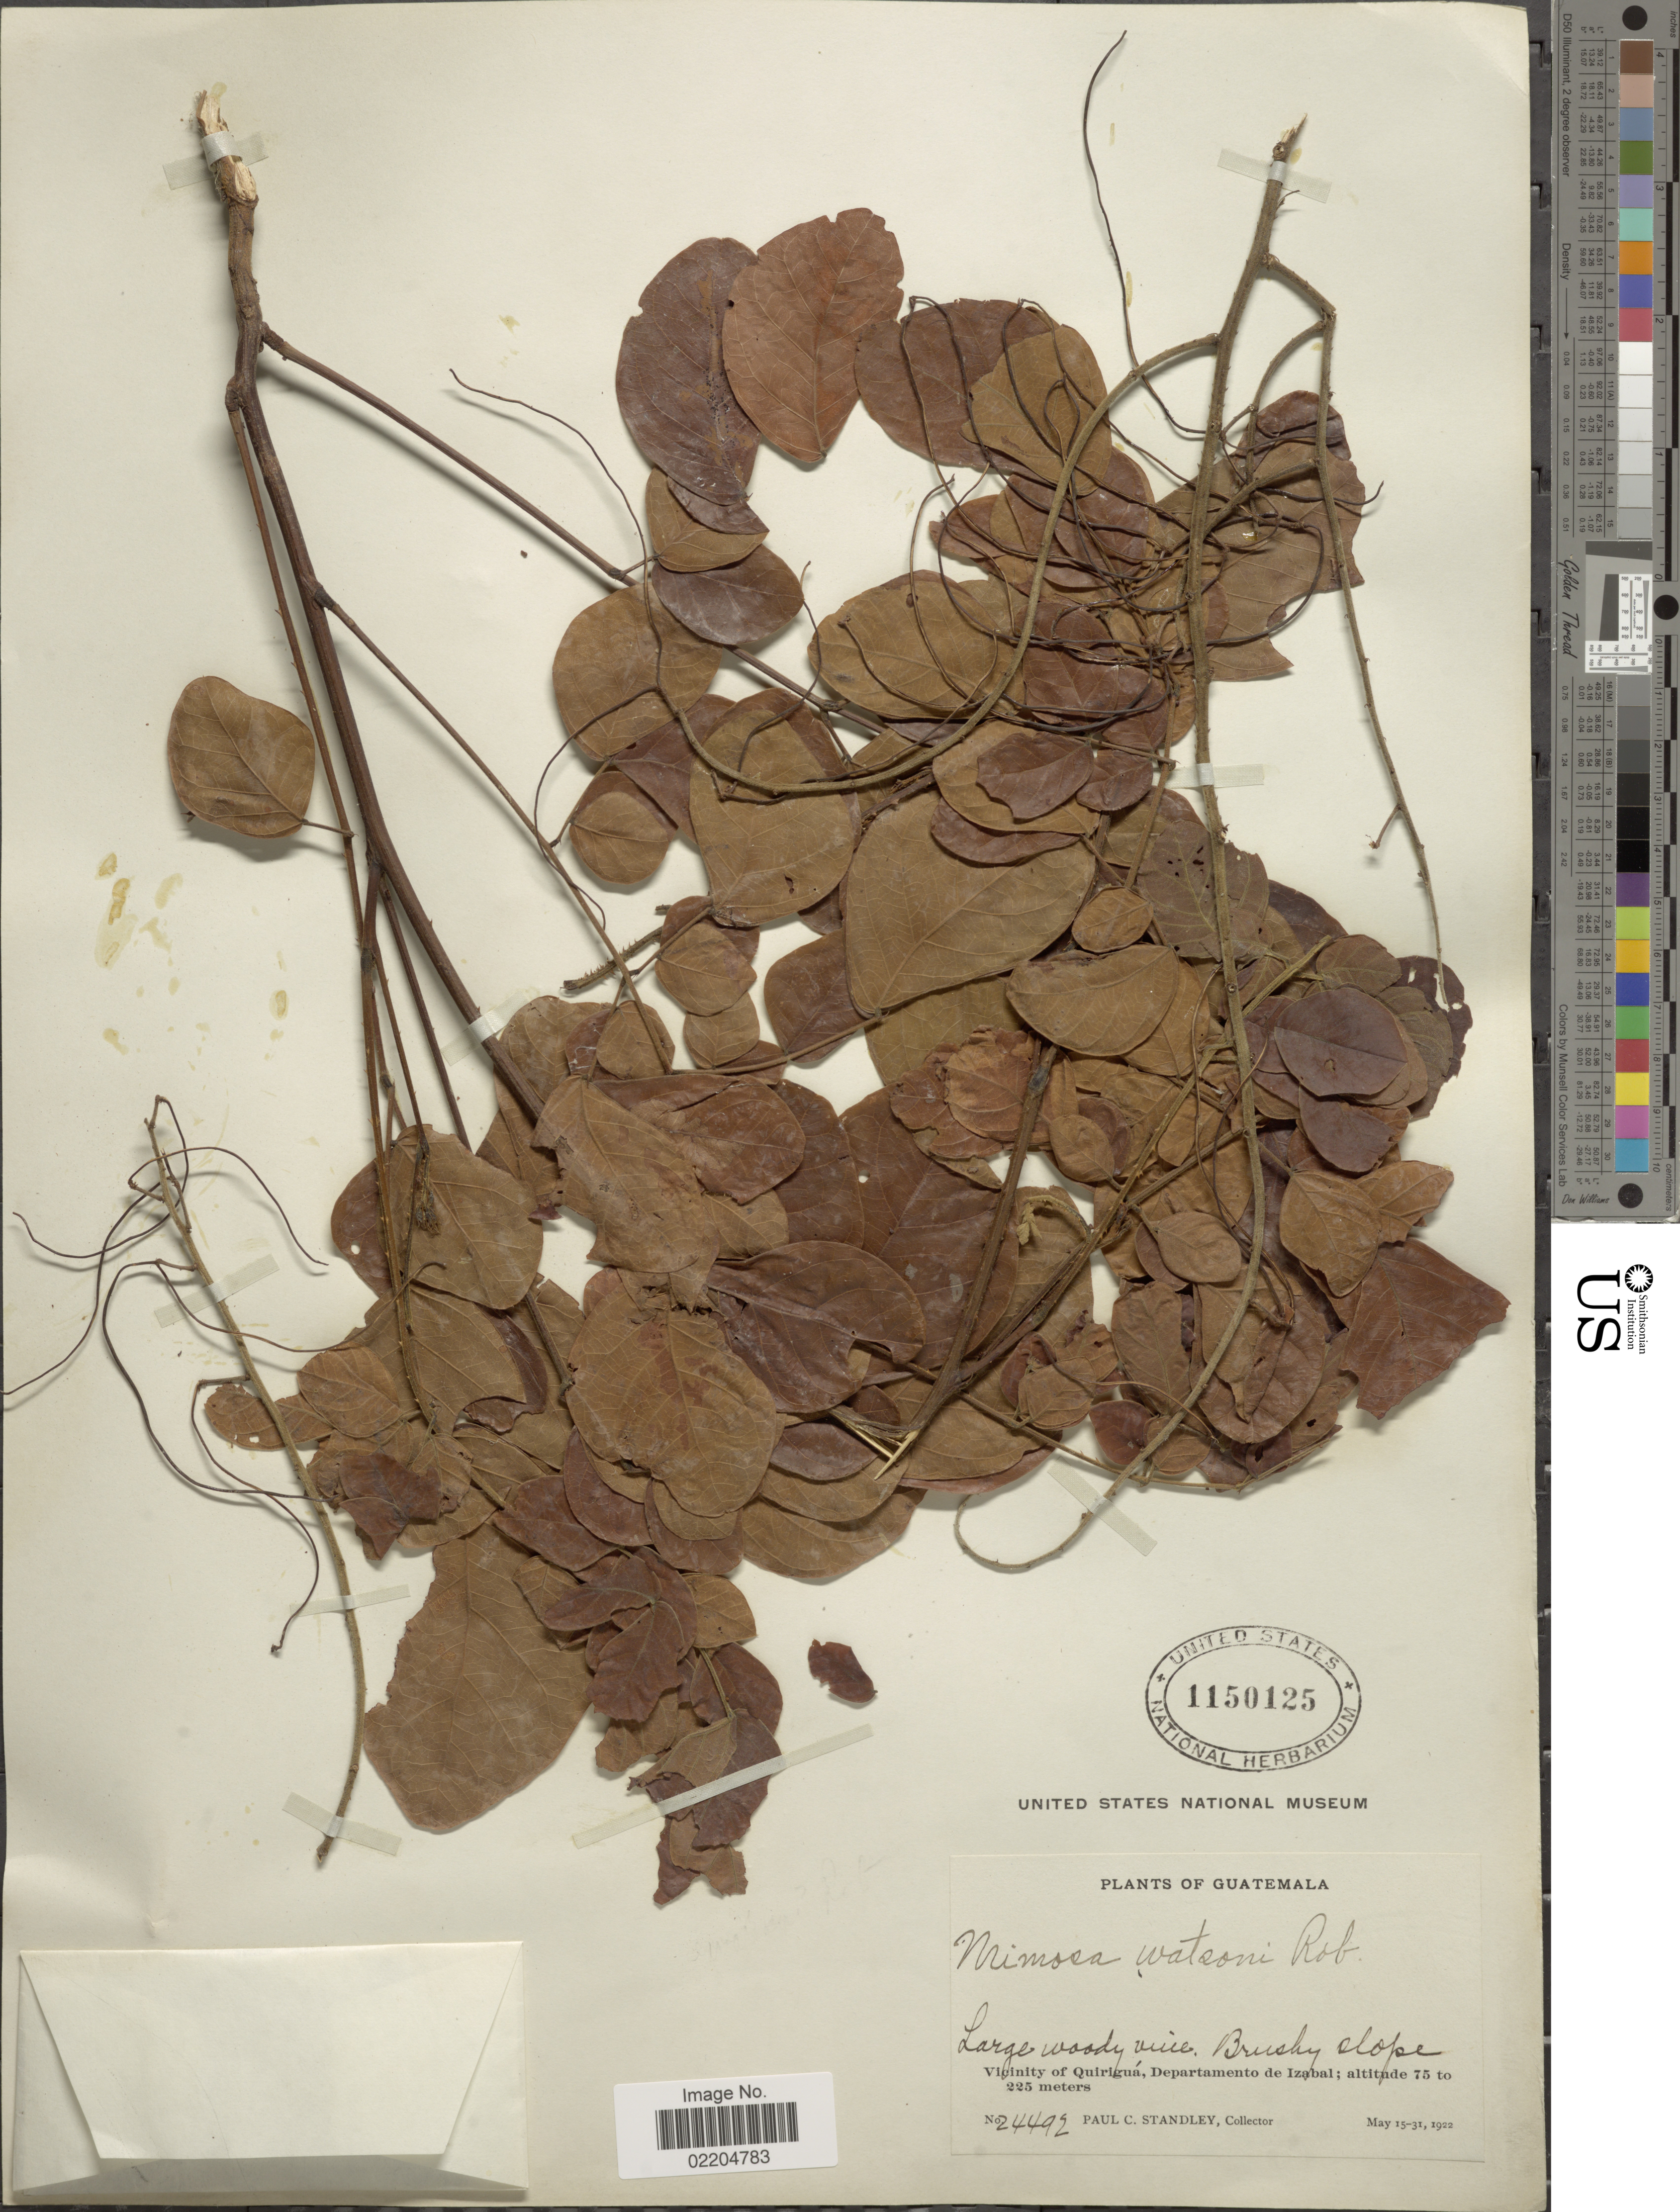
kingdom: Plantae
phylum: Tracheophyta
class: Magnoliopsida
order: Fabales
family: Fabaceae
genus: Mimosa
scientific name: Mimosa watsonii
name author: B.L. Rob.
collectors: P. C. Standley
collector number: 24492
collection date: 1922-05-15/1922-05-31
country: Guatemala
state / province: Izabal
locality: Vicinity of Quirigua, Departamento de Izabal.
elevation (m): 75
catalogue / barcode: US 1150125